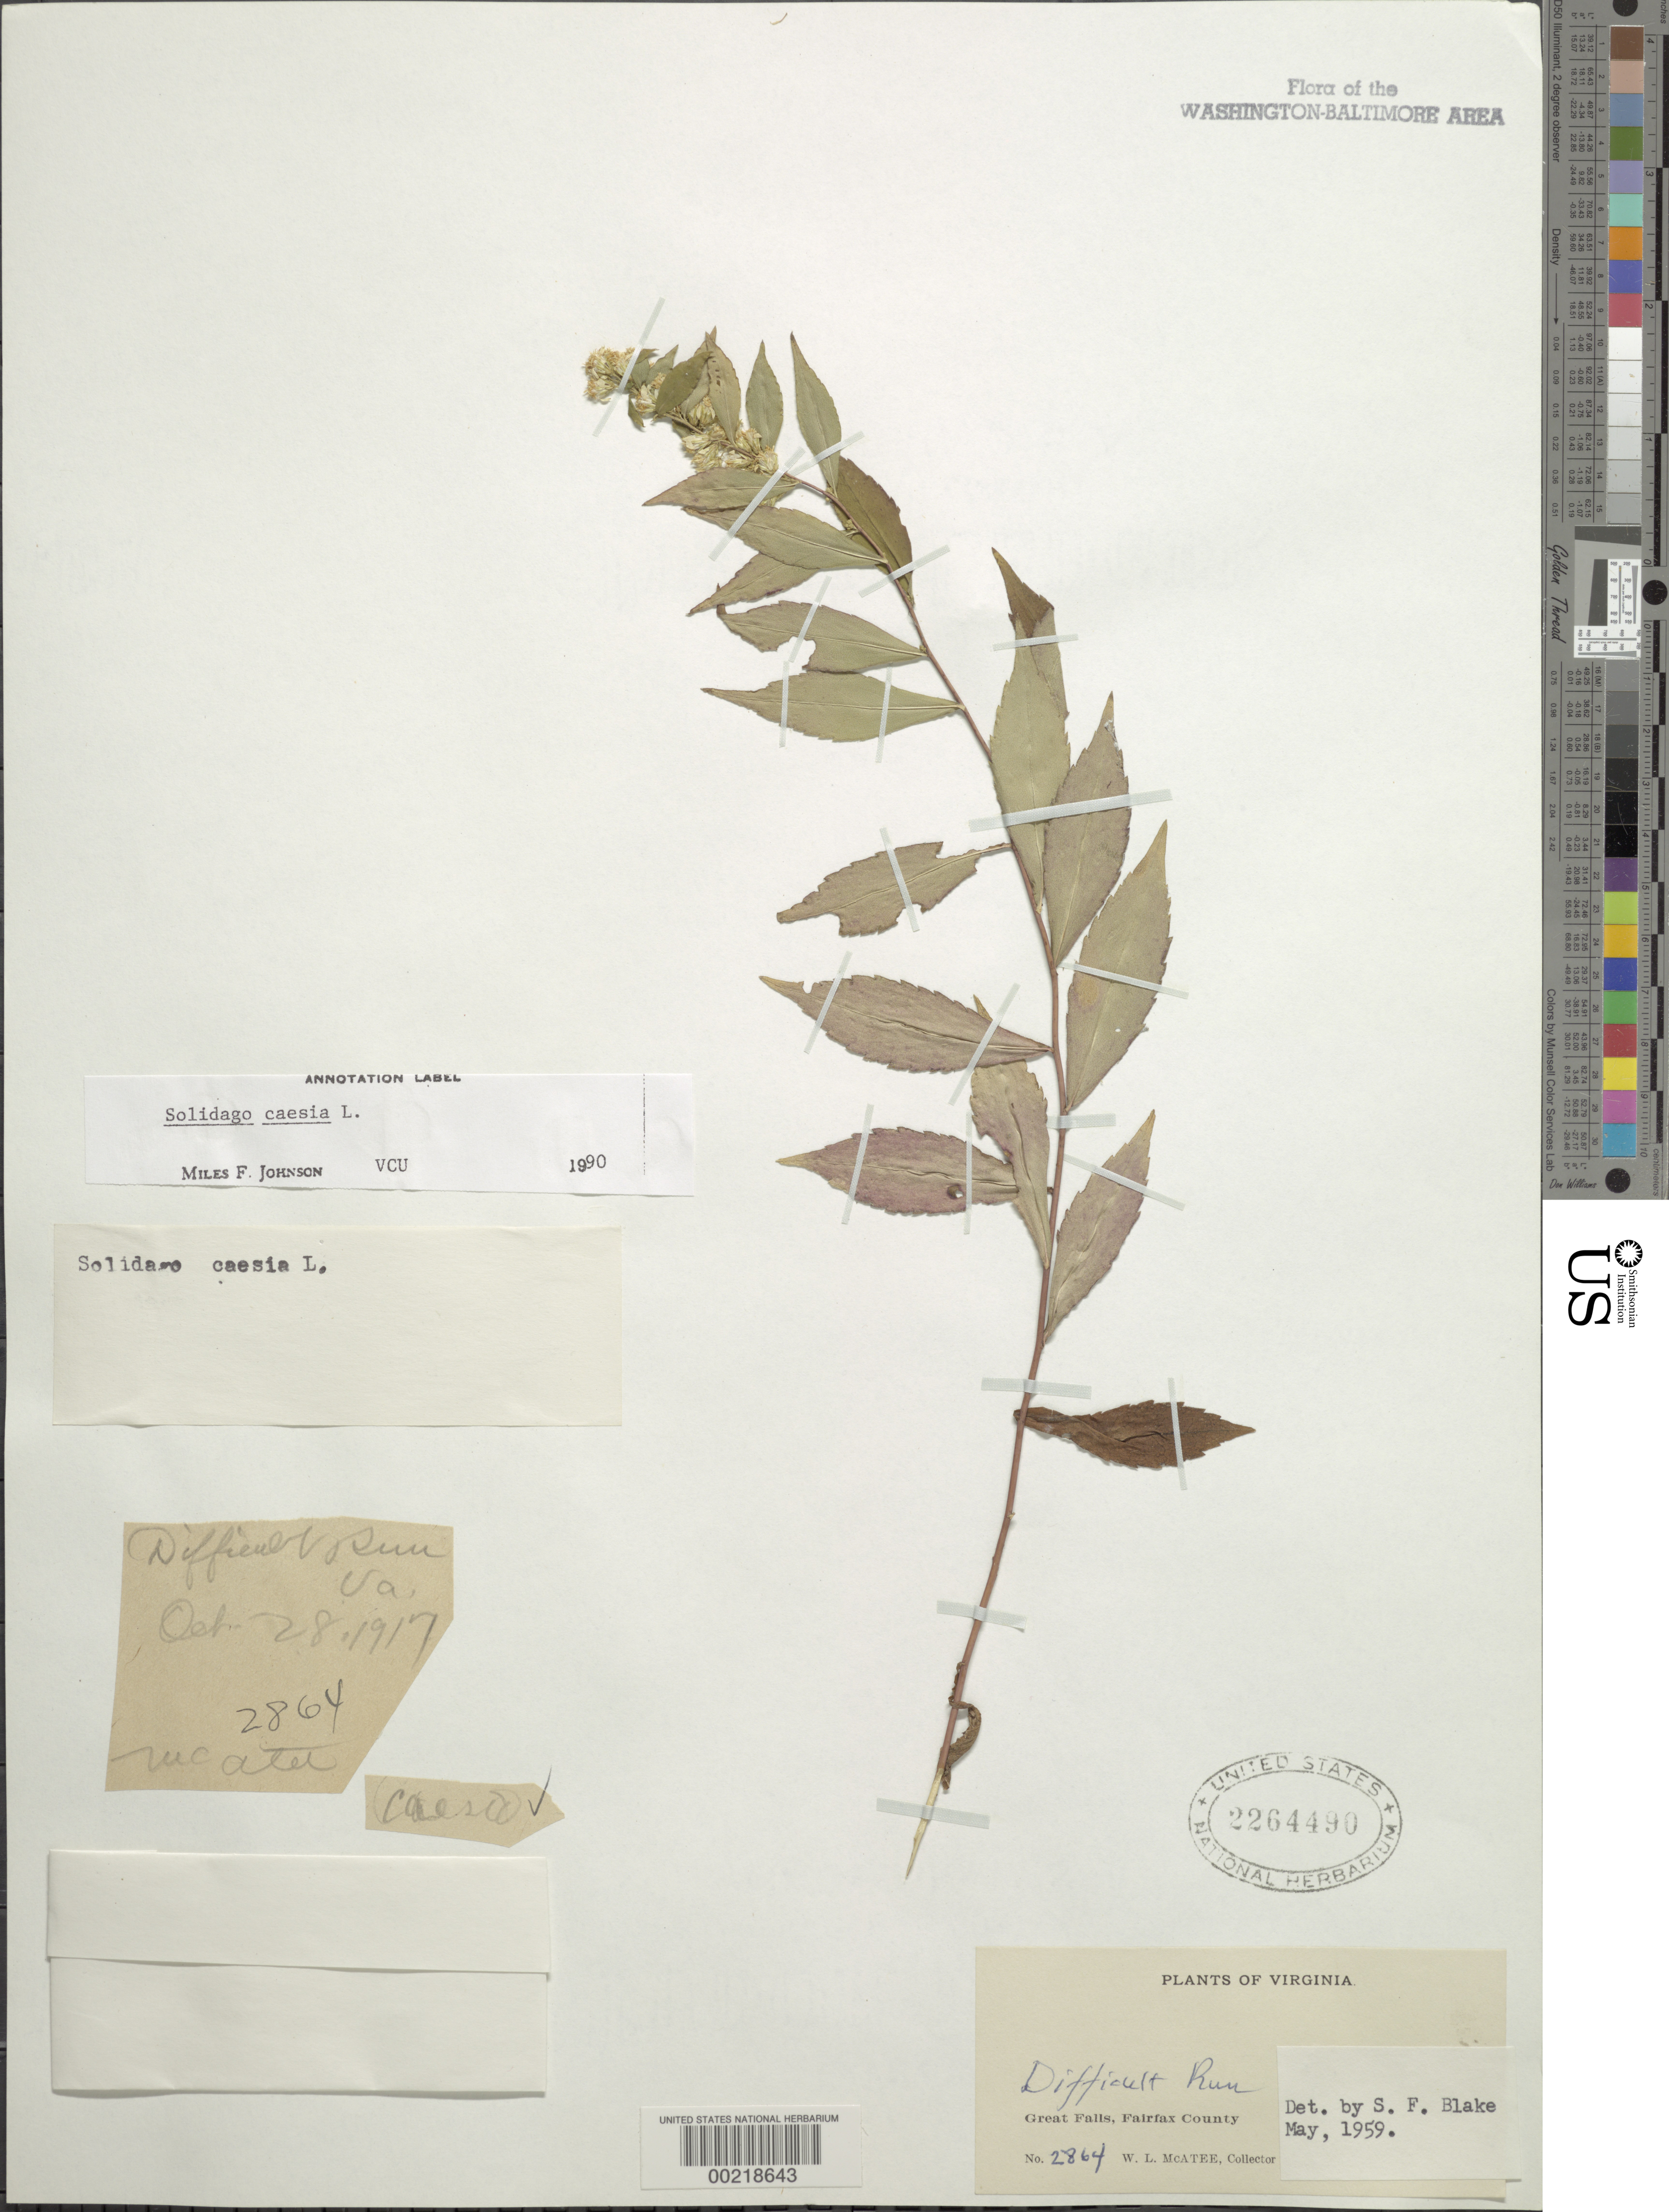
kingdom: Plantae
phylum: Tracheophyta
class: Magnoliopsida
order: Asterales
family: Asteraceae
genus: Solidago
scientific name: Solidago caesia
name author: L.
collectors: W. McAtee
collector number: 28646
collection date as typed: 28 Oct 1917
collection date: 1917-10-28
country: United States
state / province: Virginia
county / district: Fairfax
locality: Difficult Run C. & O. Canal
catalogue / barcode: US 2264490